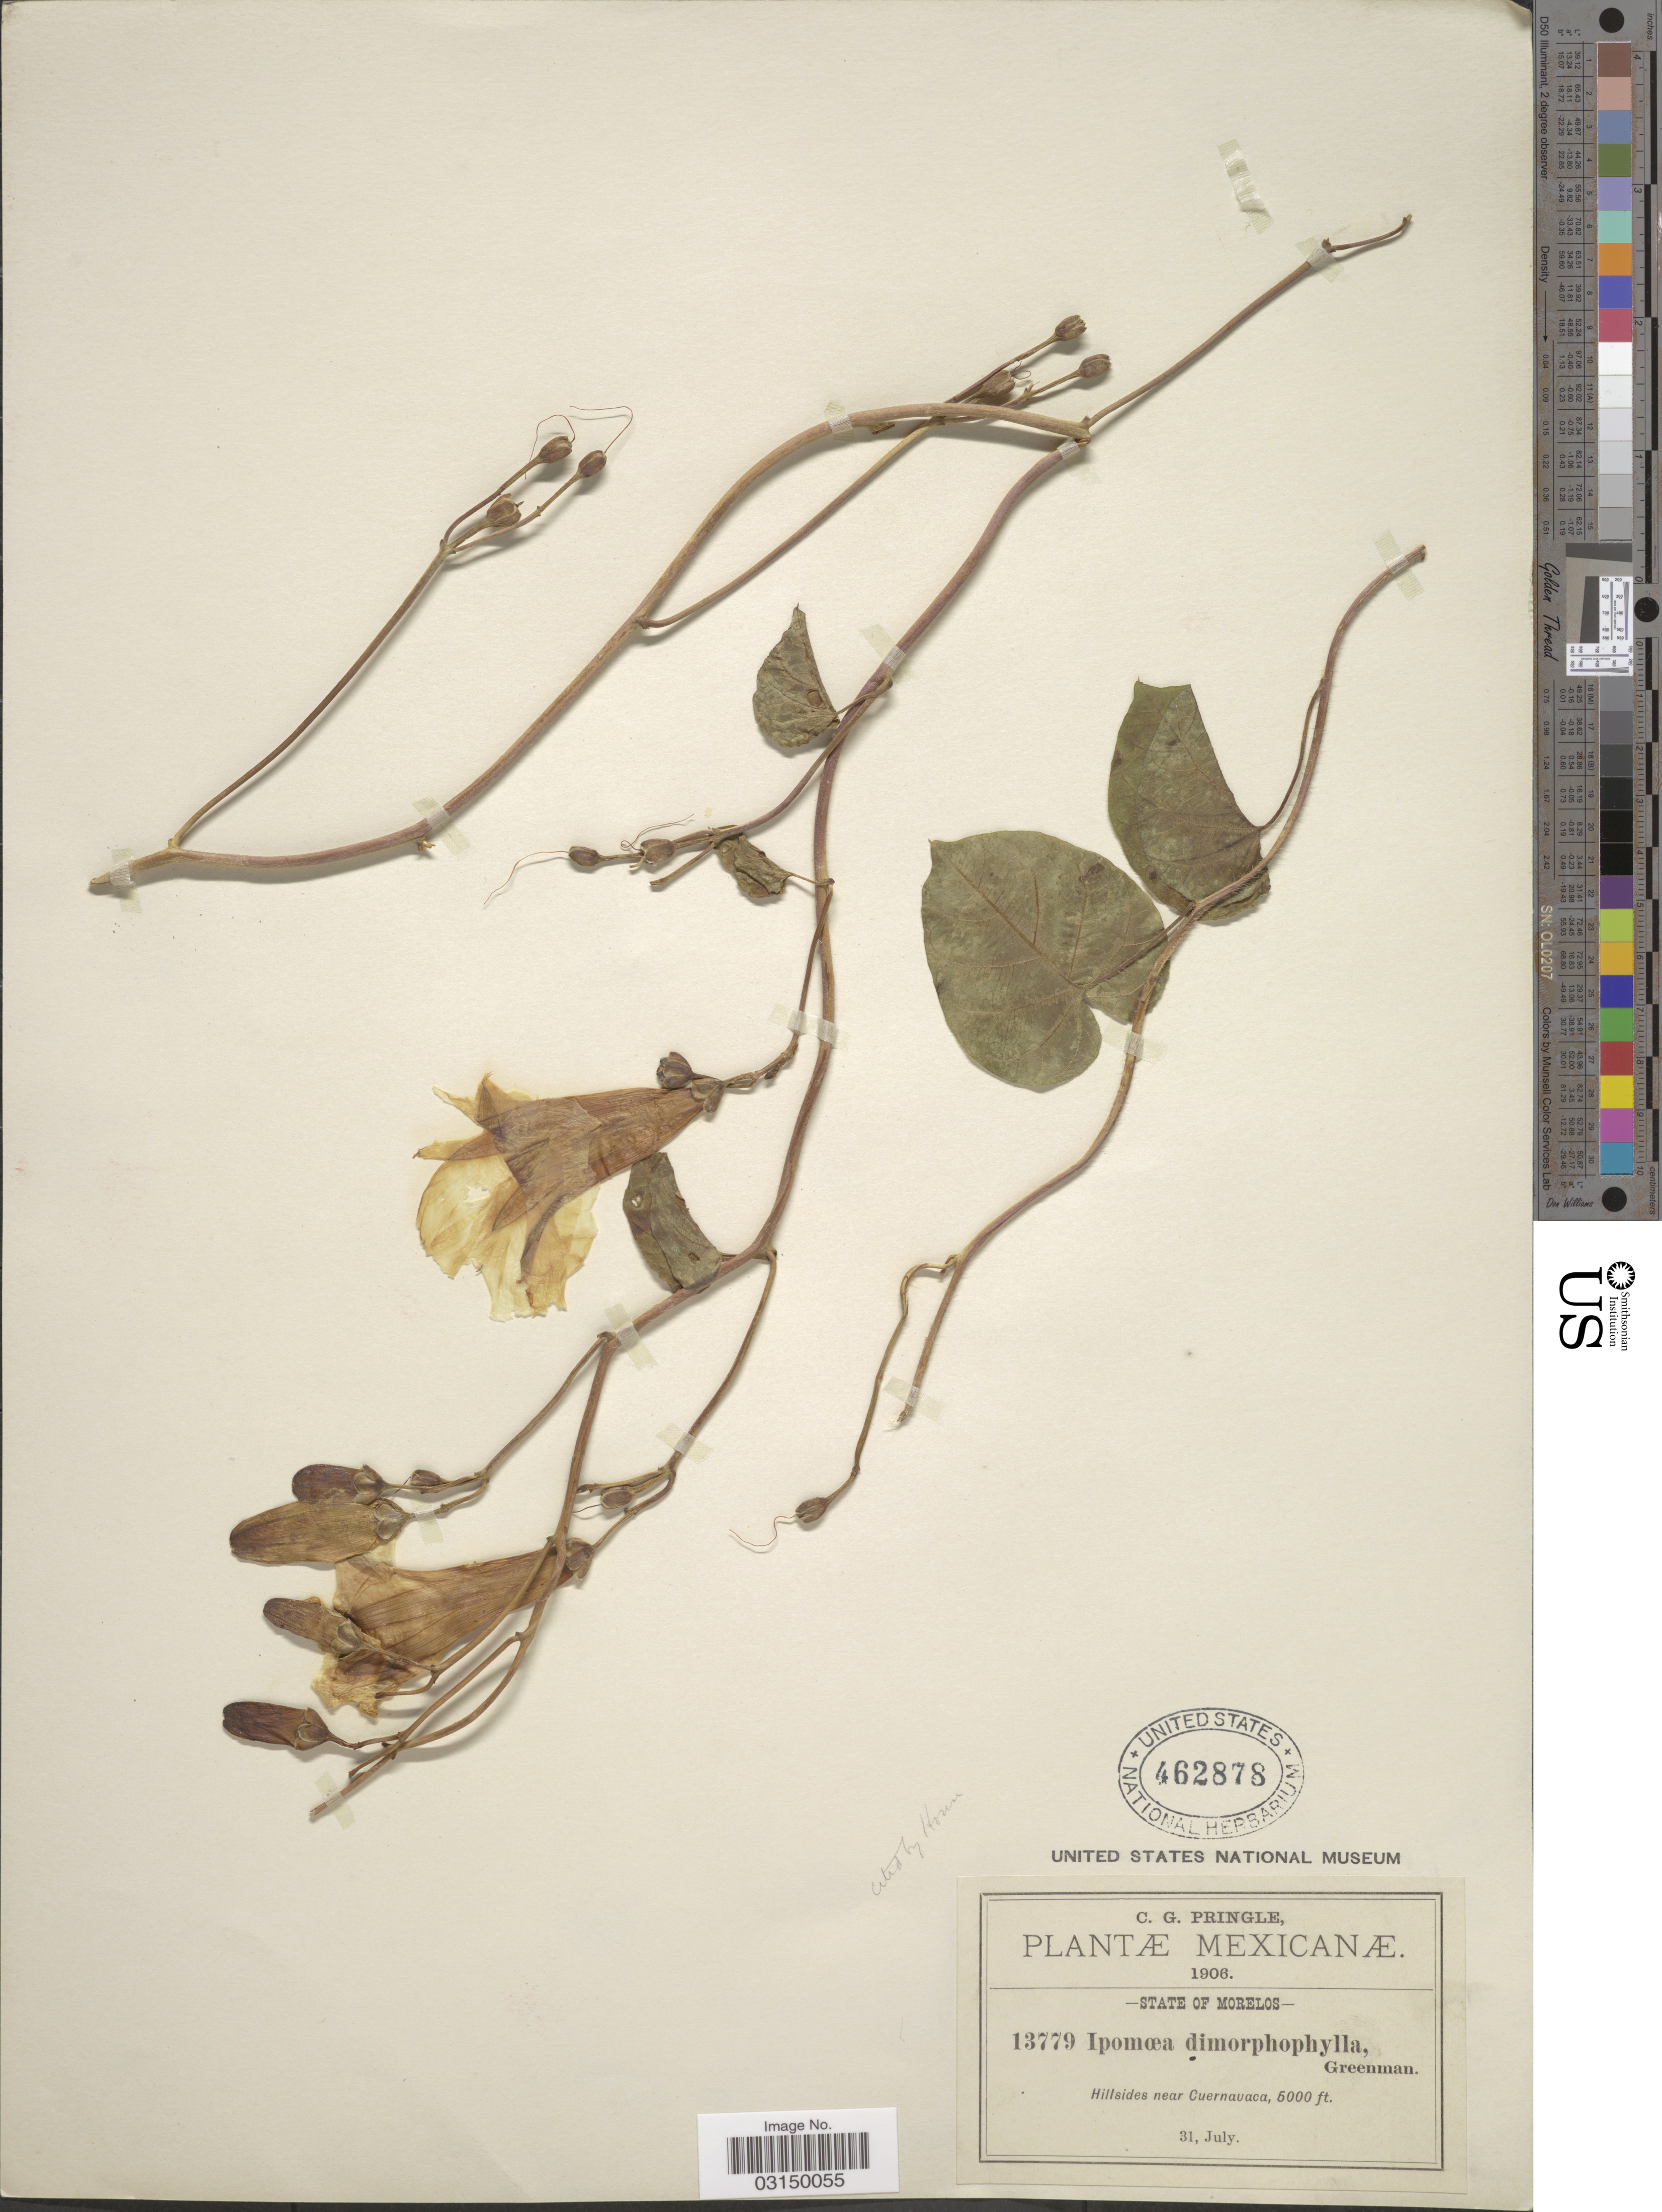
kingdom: Plantae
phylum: Tracheophyta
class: Magnoliopsida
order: Solanales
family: Convolvulaceae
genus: Ipomoea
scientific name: Ipomoea dimorphophylla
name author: Greenm.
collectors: C. G. Pringle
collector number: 13779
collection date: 1906-07-31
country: Mexico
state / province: Morelos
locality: Hillsides near Cuernavaca.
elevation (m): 1524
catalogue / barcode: US 462878